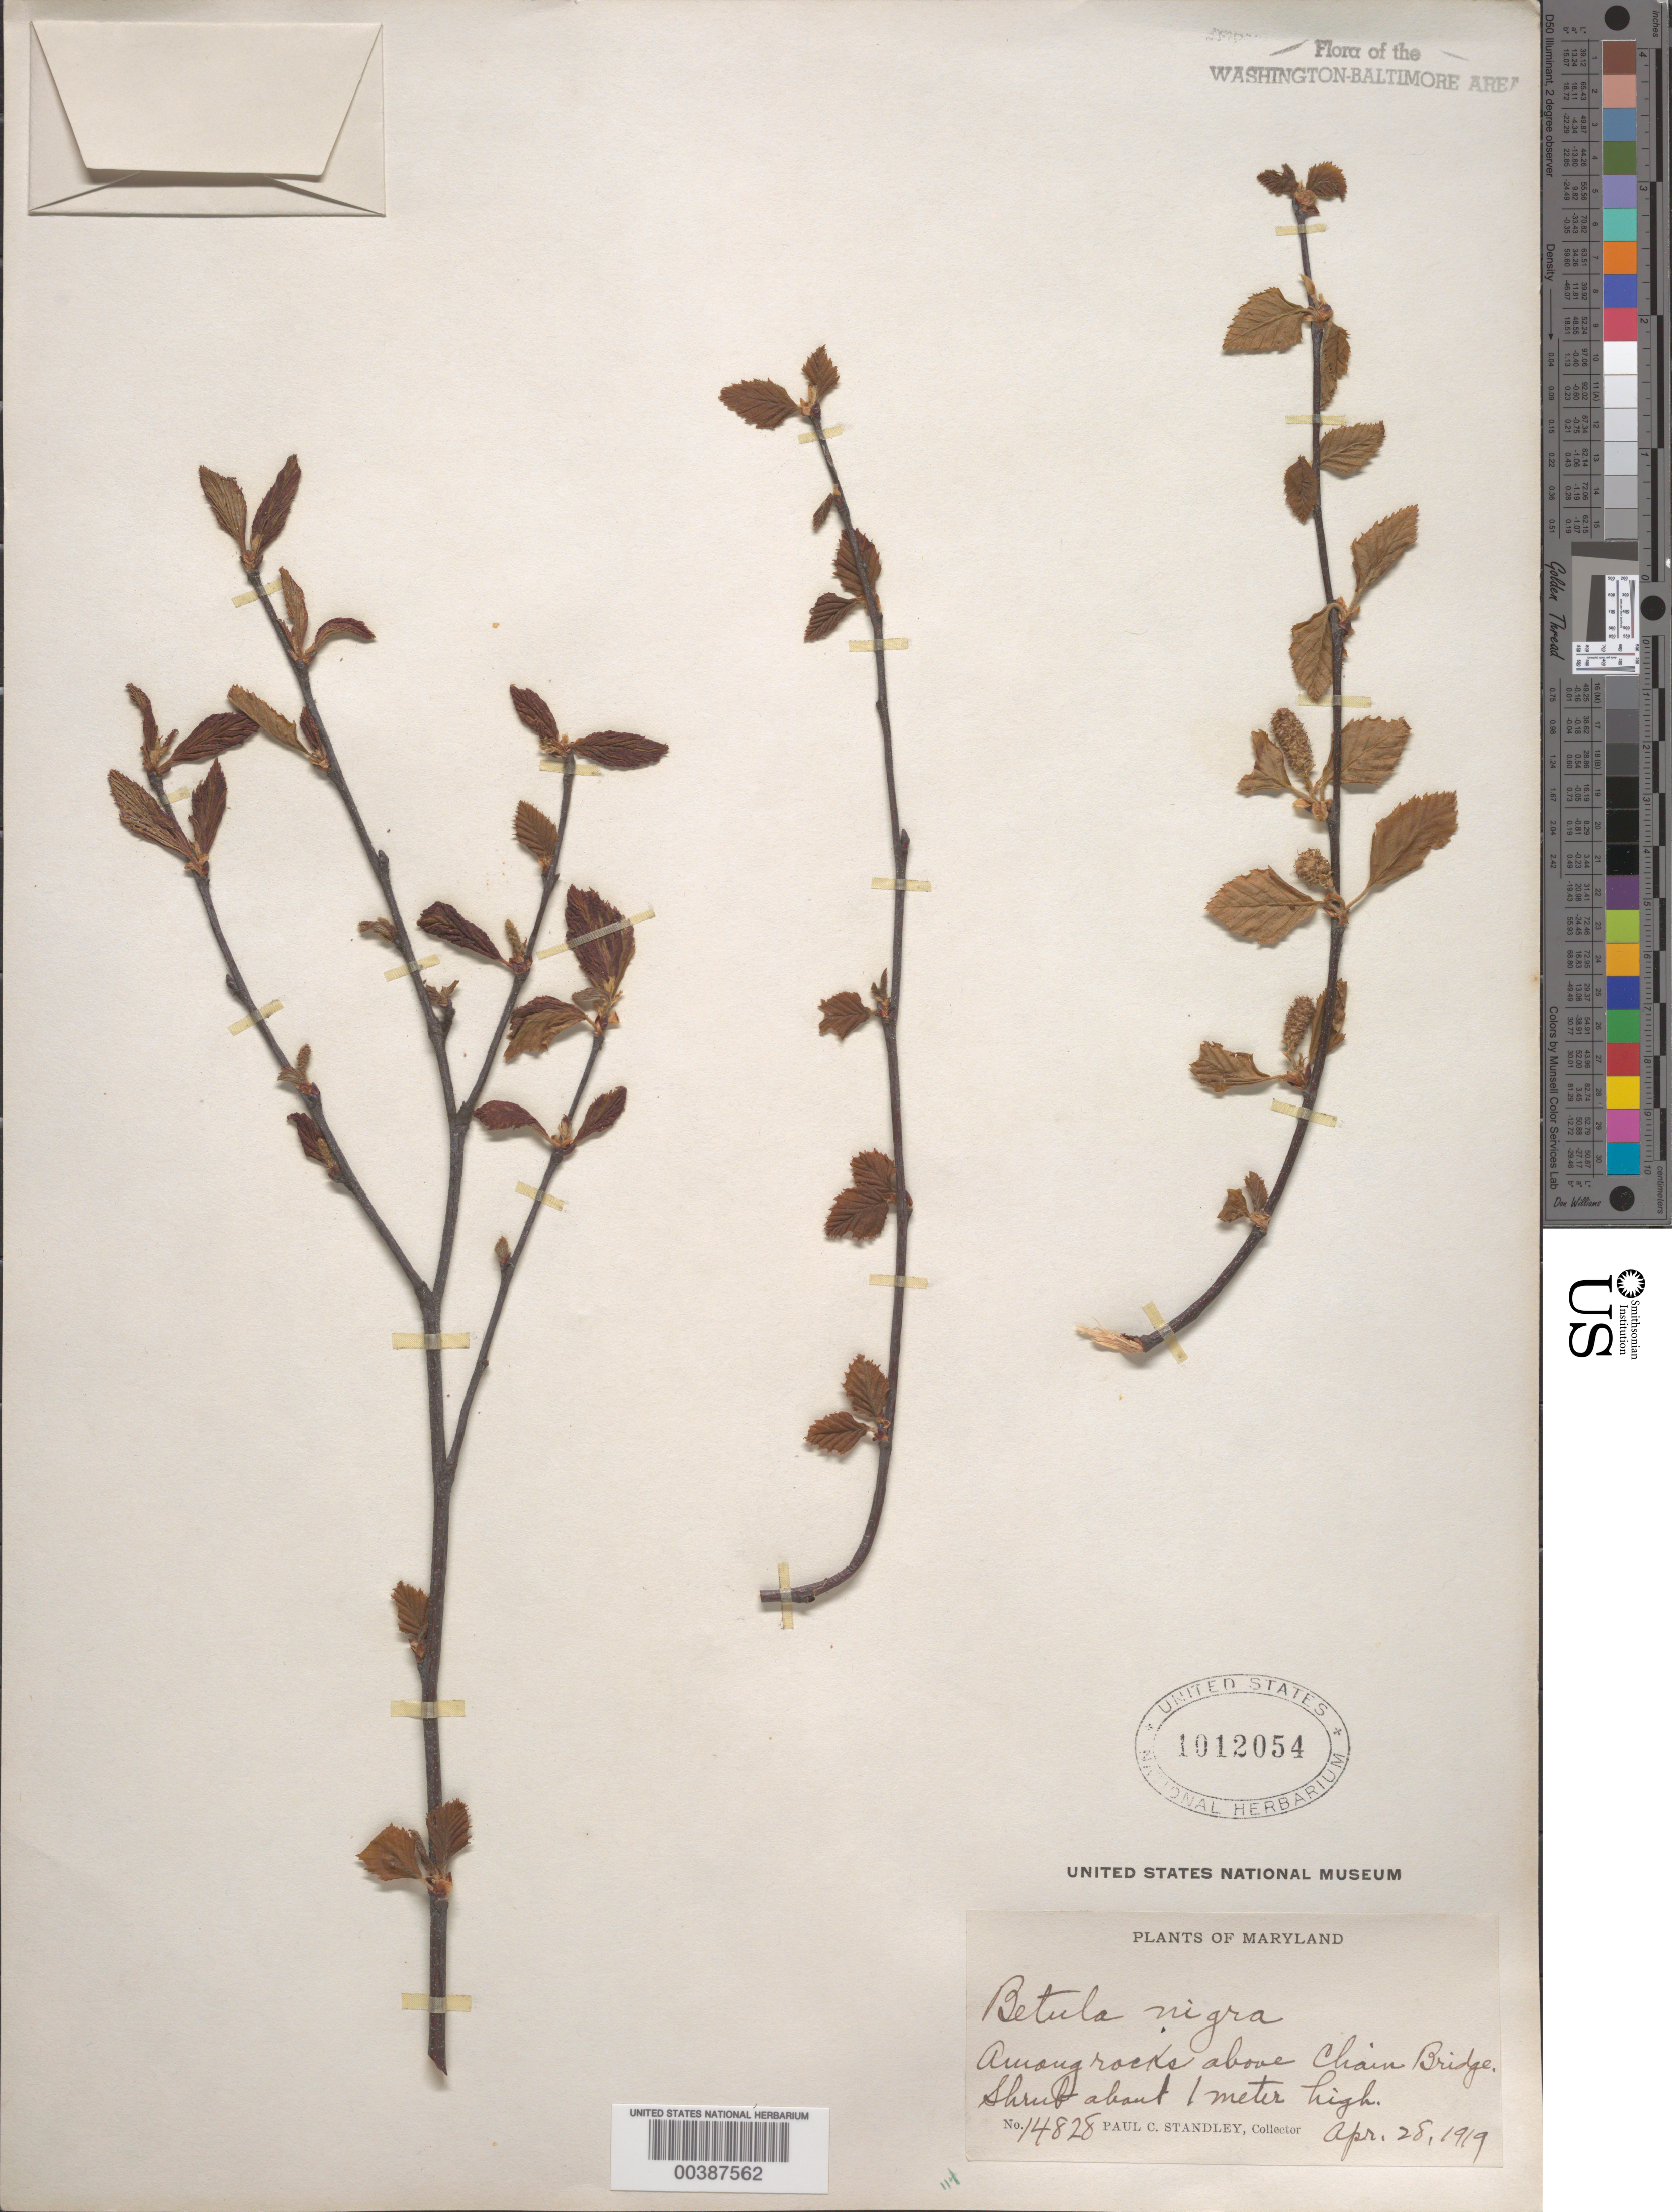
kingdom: Plantae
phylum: Tracheophyta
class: Magnoliopsida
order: Fagales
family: Betulaceae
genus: Betula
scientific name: Betula nigra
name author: L.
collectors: P. C. Standley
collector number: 14828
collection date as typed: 28 Apr 1919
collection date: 1919-04-28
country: United States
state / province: Maryland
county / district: Montgomery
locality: Above Chain Bridge C. & O. Canal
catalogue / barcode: US 1012054